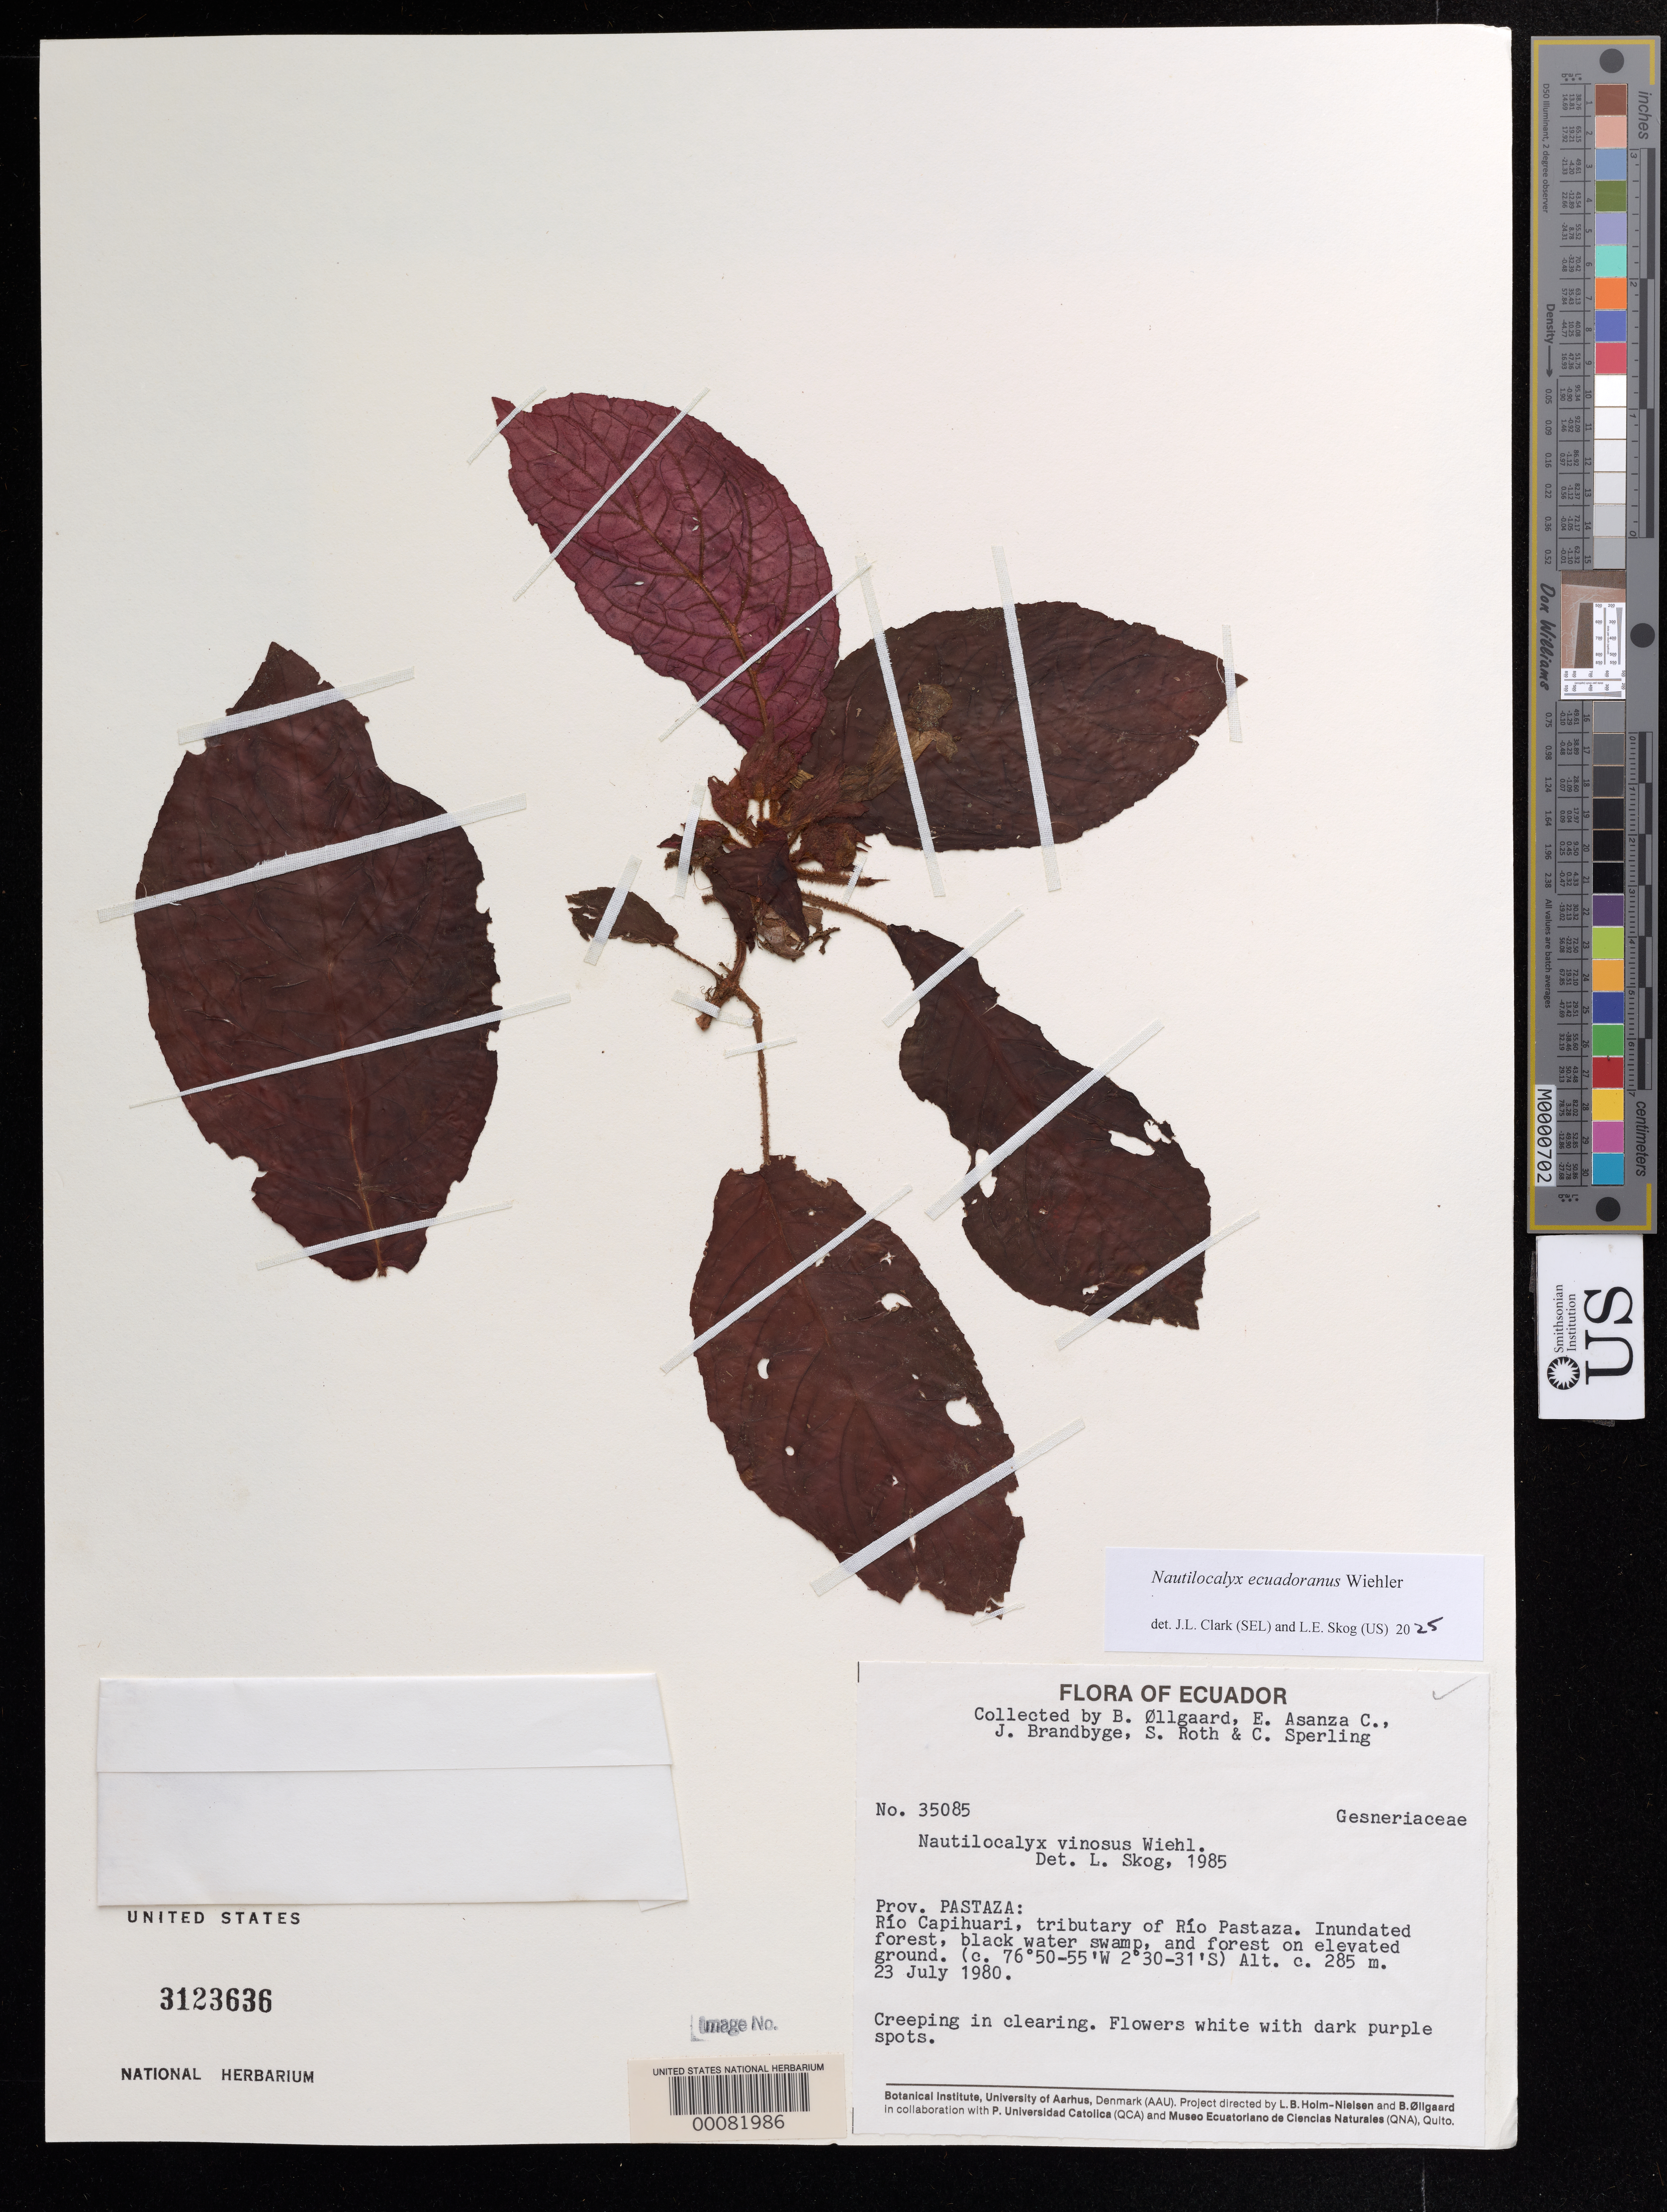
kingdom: Plantae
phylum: Tracheophyta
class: Magnoliopsida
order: Lamiales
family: Gesneriaceae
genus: Nautilocalyx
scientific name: Nautilocalyx ecuadoranus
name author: Wiehler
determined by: Clark, J. L.; Skog, Laurence E.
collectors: B. Øllgaard, E. Asanza C., J. Brandbyge, S. Roth & C. Sperling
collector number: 35085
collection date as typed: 23 Jul 1980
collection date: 1980-07-23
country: Ecuador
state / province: Pastaza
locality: Rio Capihuari, tributary of Rio Pastaza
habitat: Inundated forest, black water swamp & forest on elevated ground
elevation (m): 285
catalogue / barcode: US 3123636